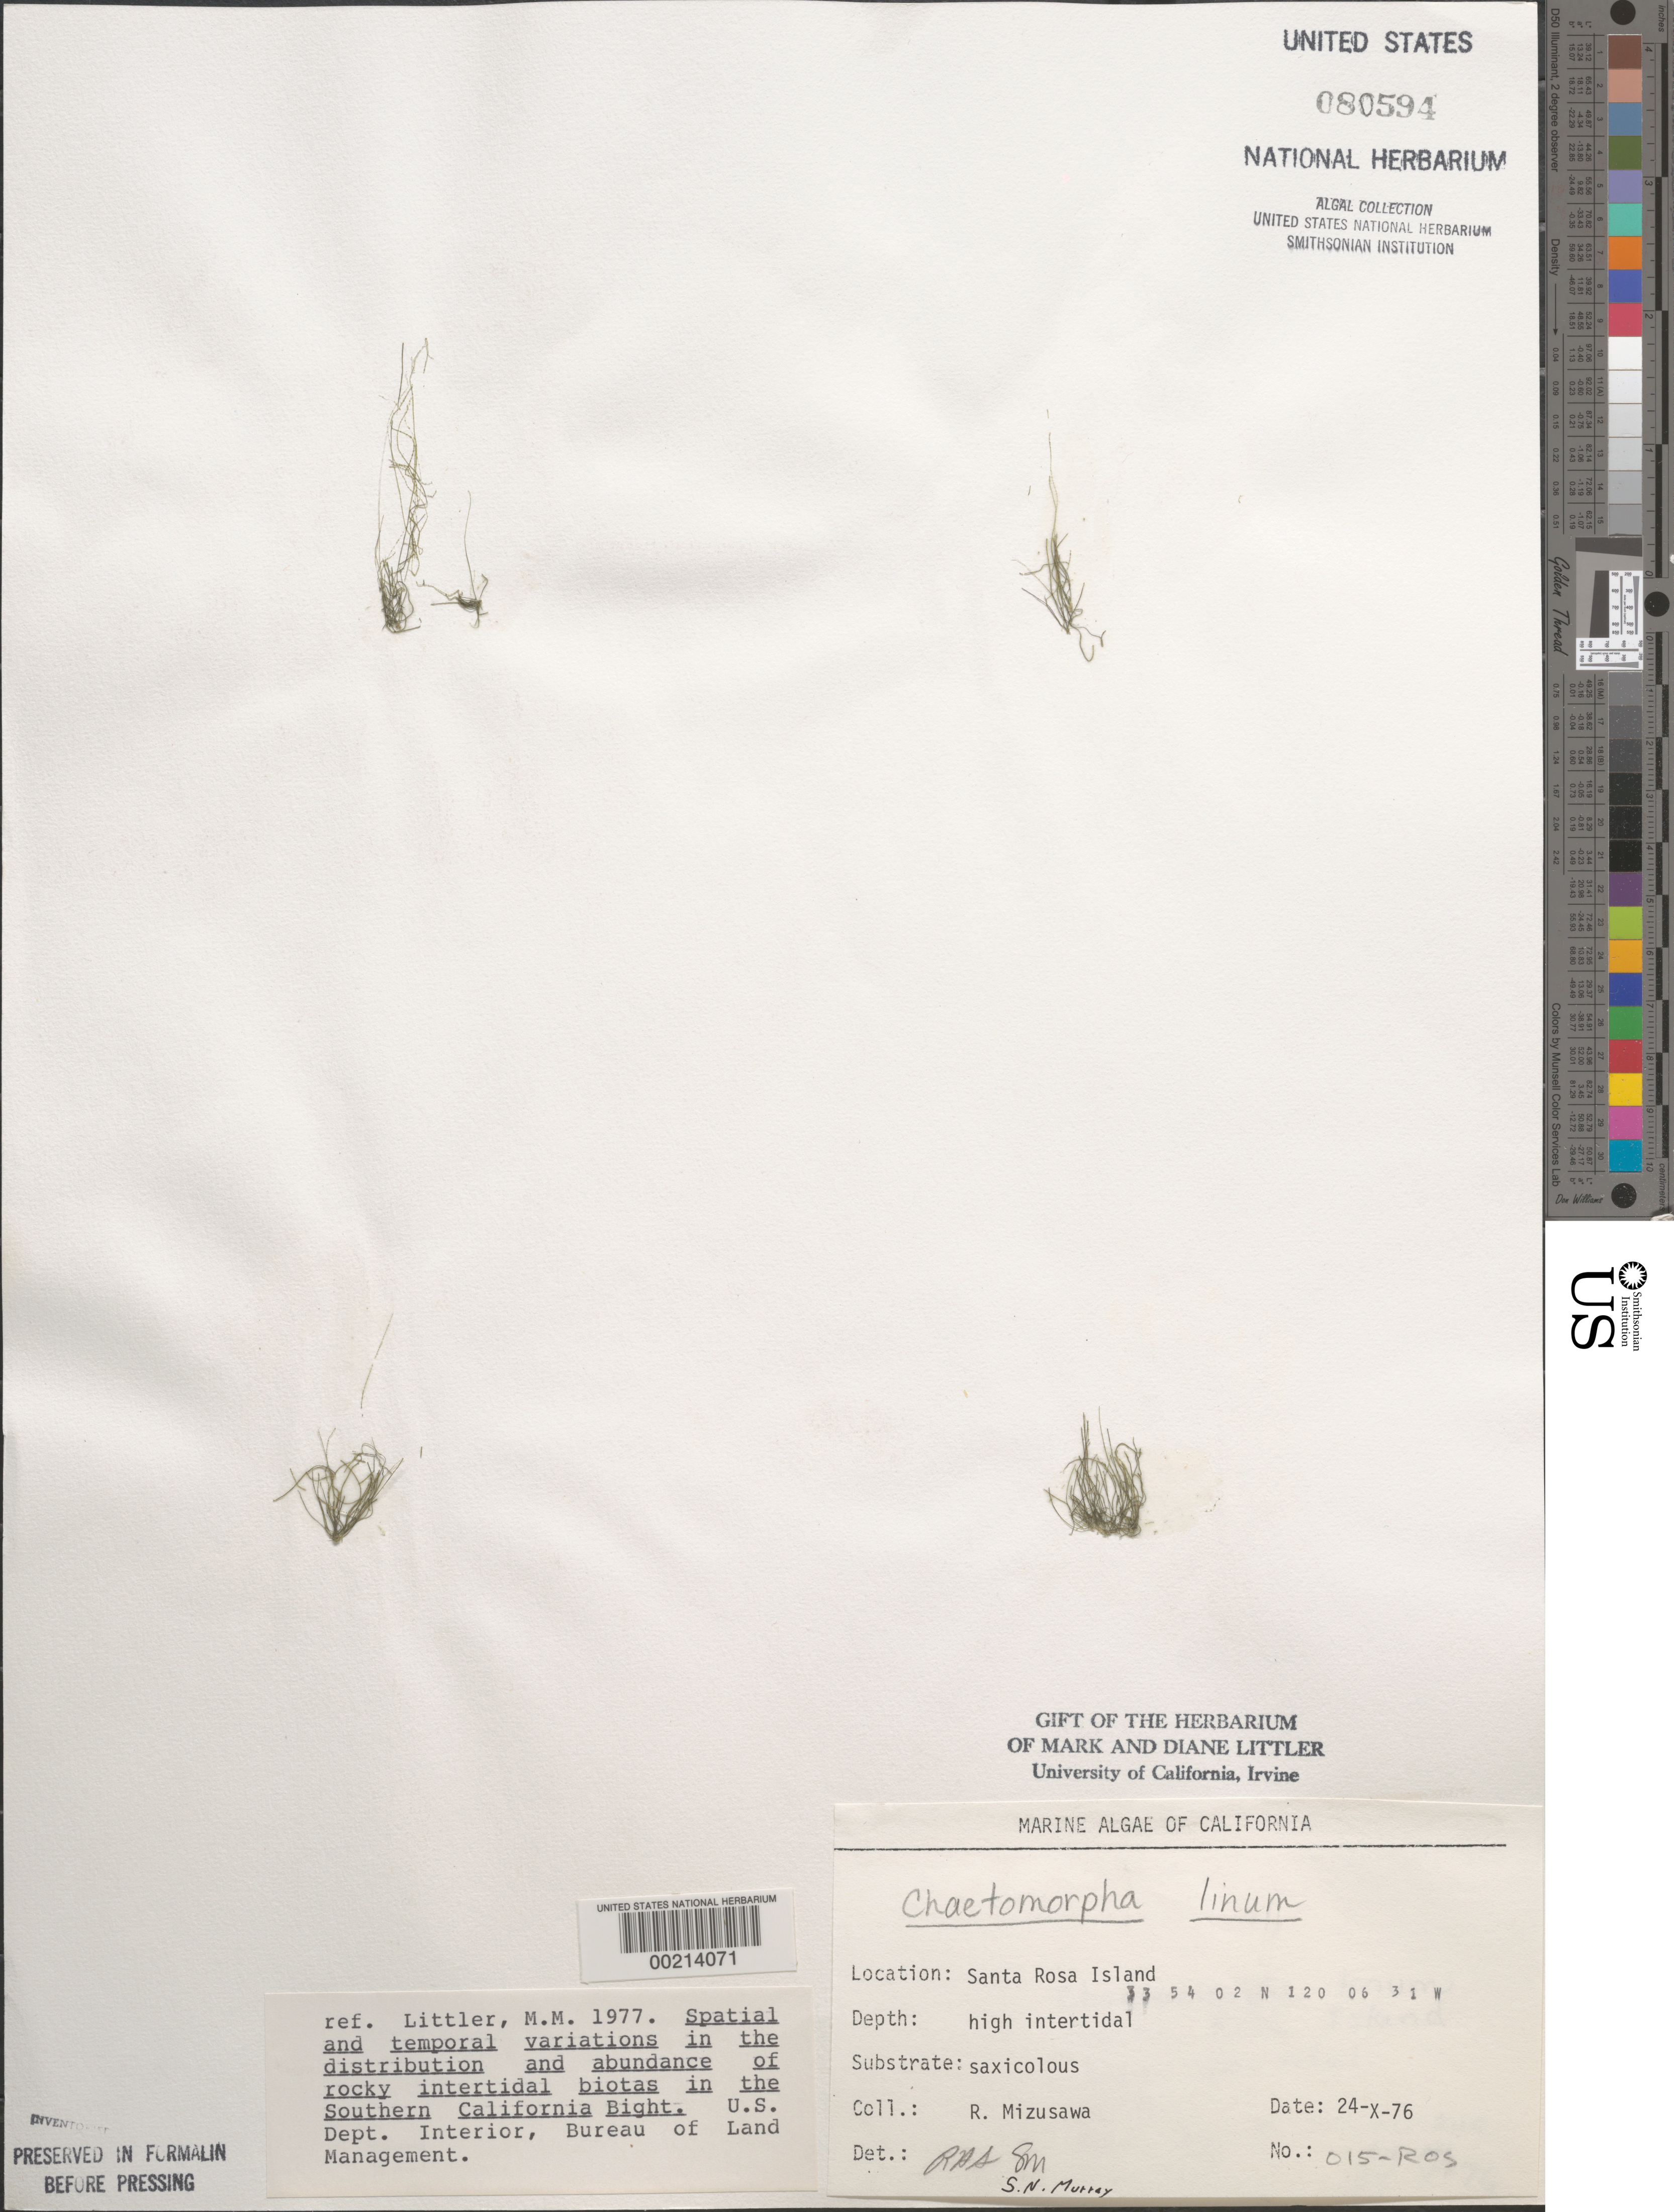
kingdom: Plantae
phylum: Chlorophyta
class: Ulvophyceae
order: Cladophorales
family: Cladophoraceae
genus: Chaetomorpha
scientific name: Chaetomorpha linum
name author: (O.F. Muell.) Kütz.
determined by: Sims, Robert H.; Murray, S. N.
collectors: R. Mizusawa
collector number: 015-ros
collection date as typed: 24 Oct 1976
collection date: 1976-10-24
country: United States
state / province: California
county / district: Santa Barbara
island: Santa Rosa Island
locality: Johnson's Lee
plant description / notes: BLM-SOCALBIGHT Rocky Intertidal Survey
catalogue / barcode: US 80594